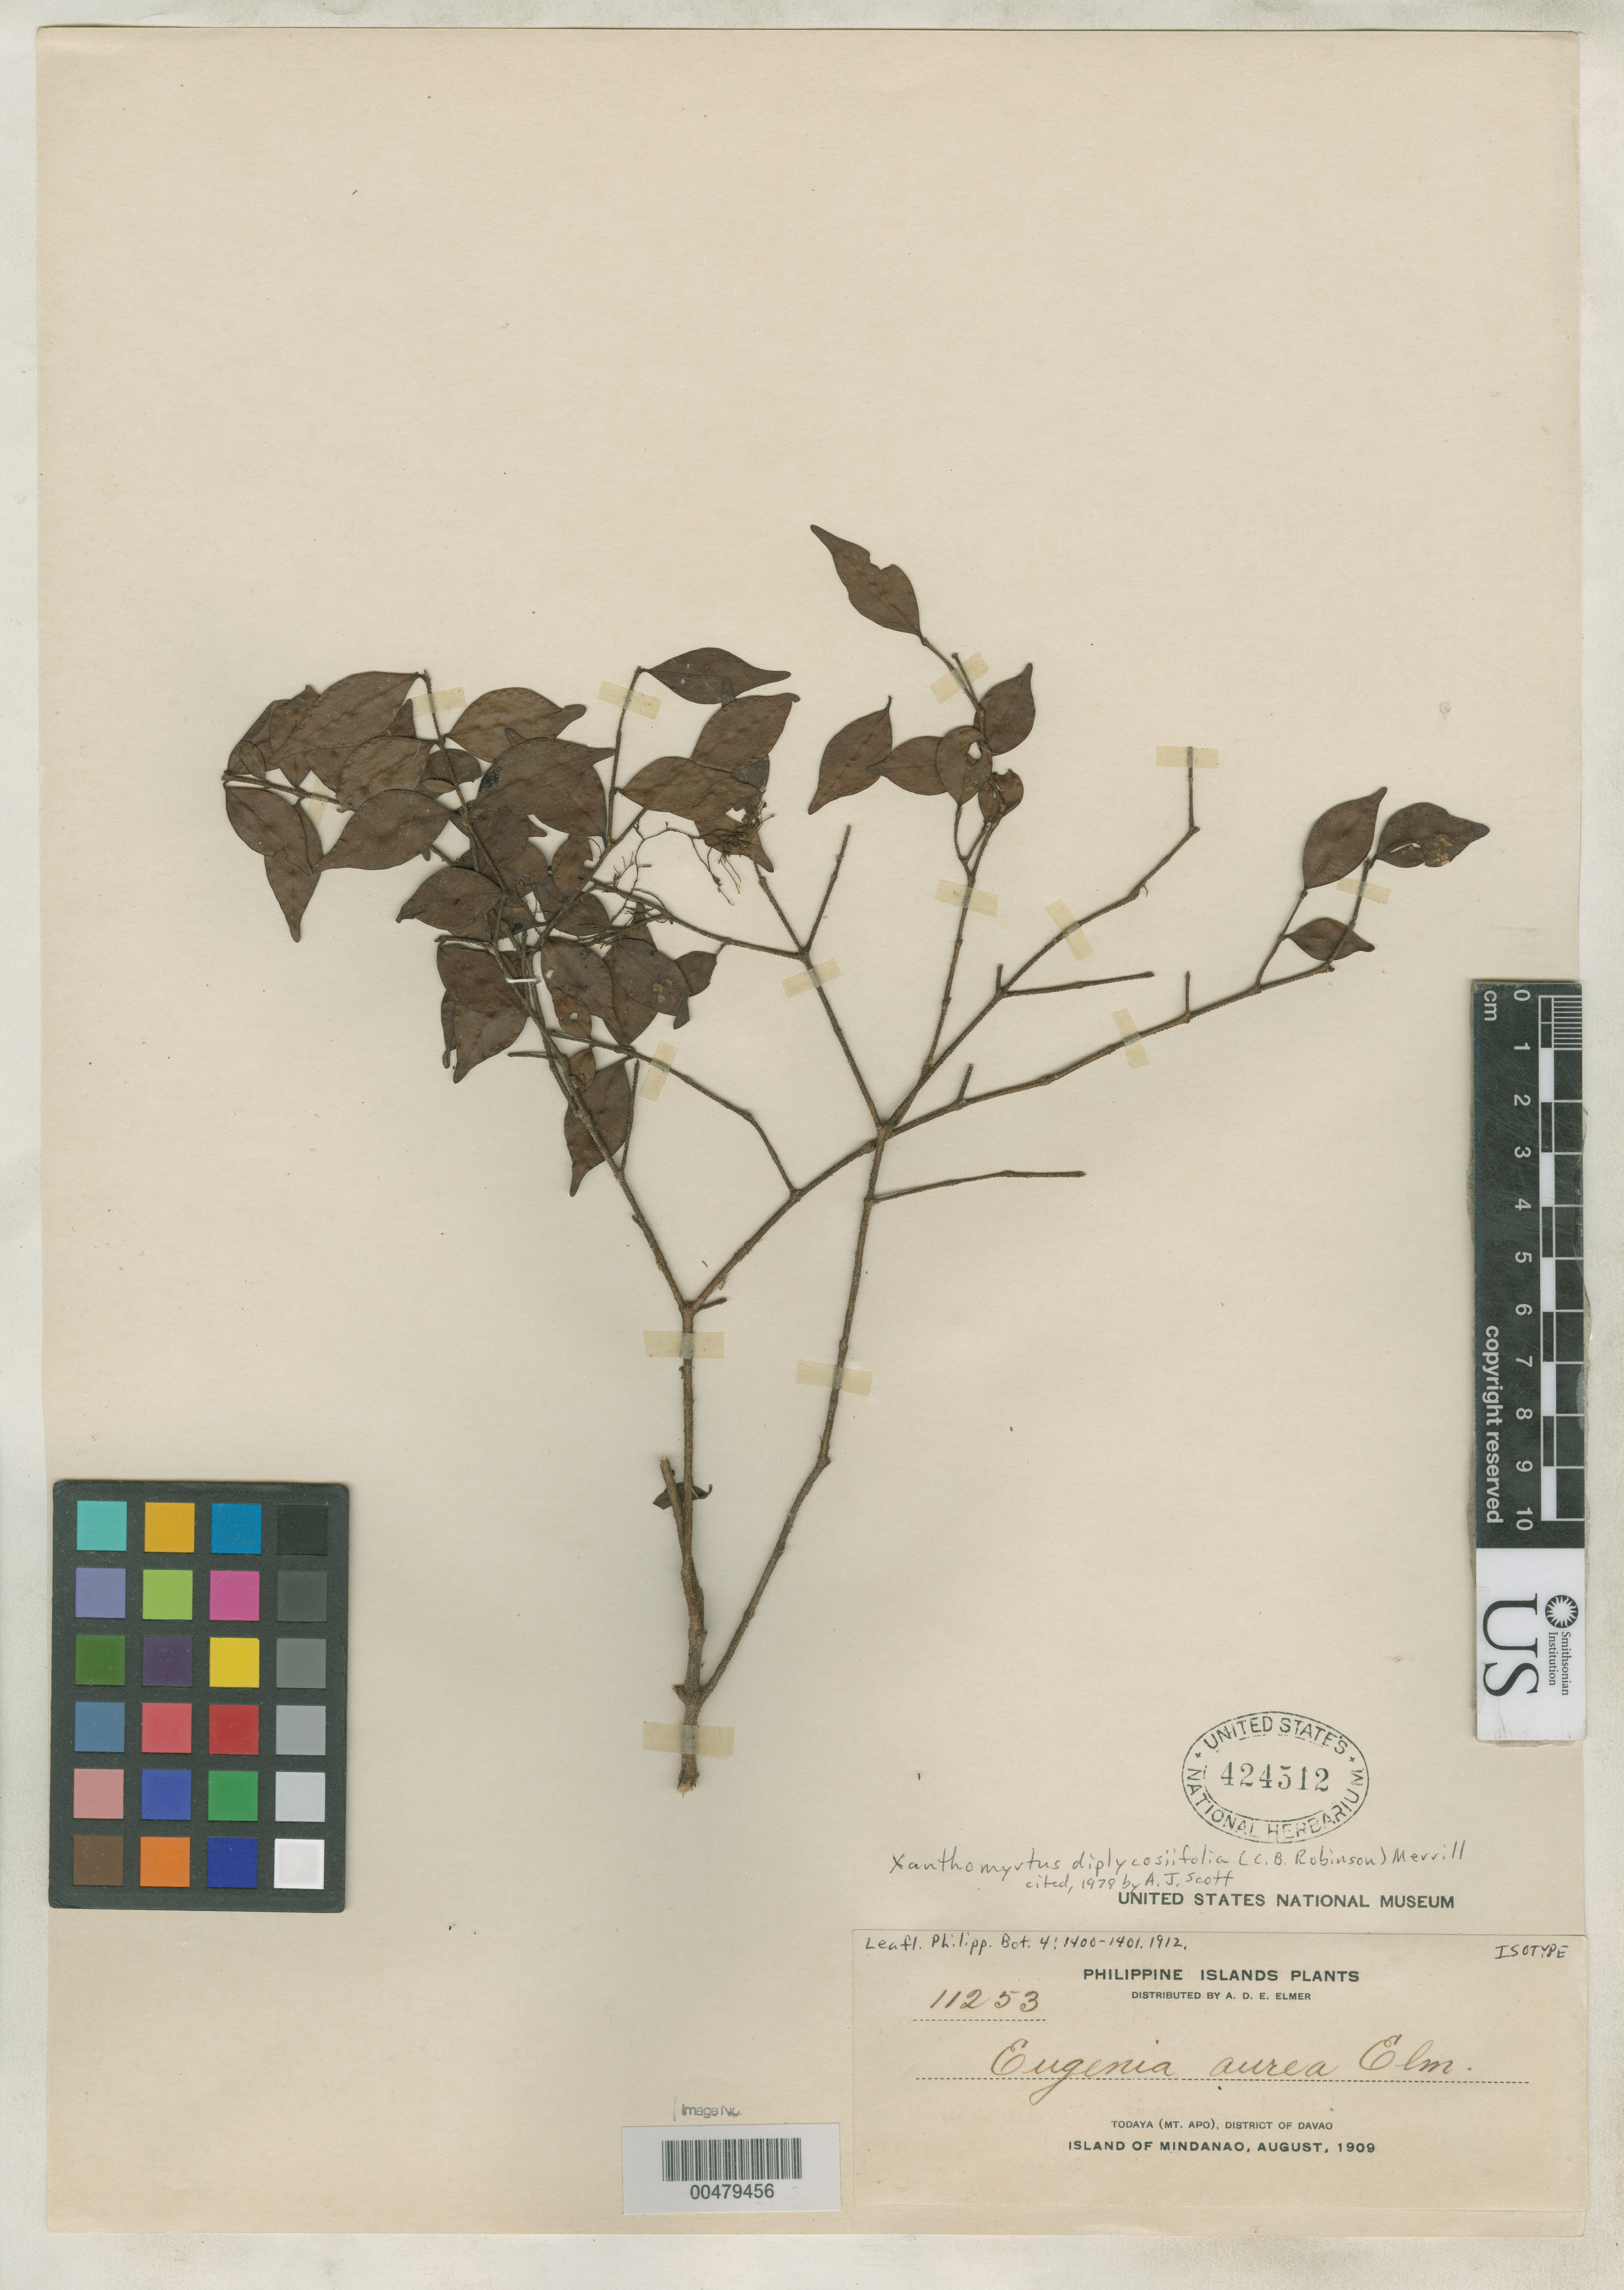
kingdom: Plantae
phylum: Tracheophyta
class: Magnoliopsida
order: Myrtales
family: Myrtaceae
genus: Eugenia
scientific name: Eugenia aurea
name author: Elmer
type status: Isotype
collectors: A. D. E. Elmer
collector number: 11253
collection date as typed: Aug 1909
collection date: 1909-08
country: Philippines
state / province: Davao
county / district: Davao del Sur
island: Mindanao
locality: Todaya (Mt. Apo), District of Davao, Island of Mindanao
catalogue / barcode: US 424512